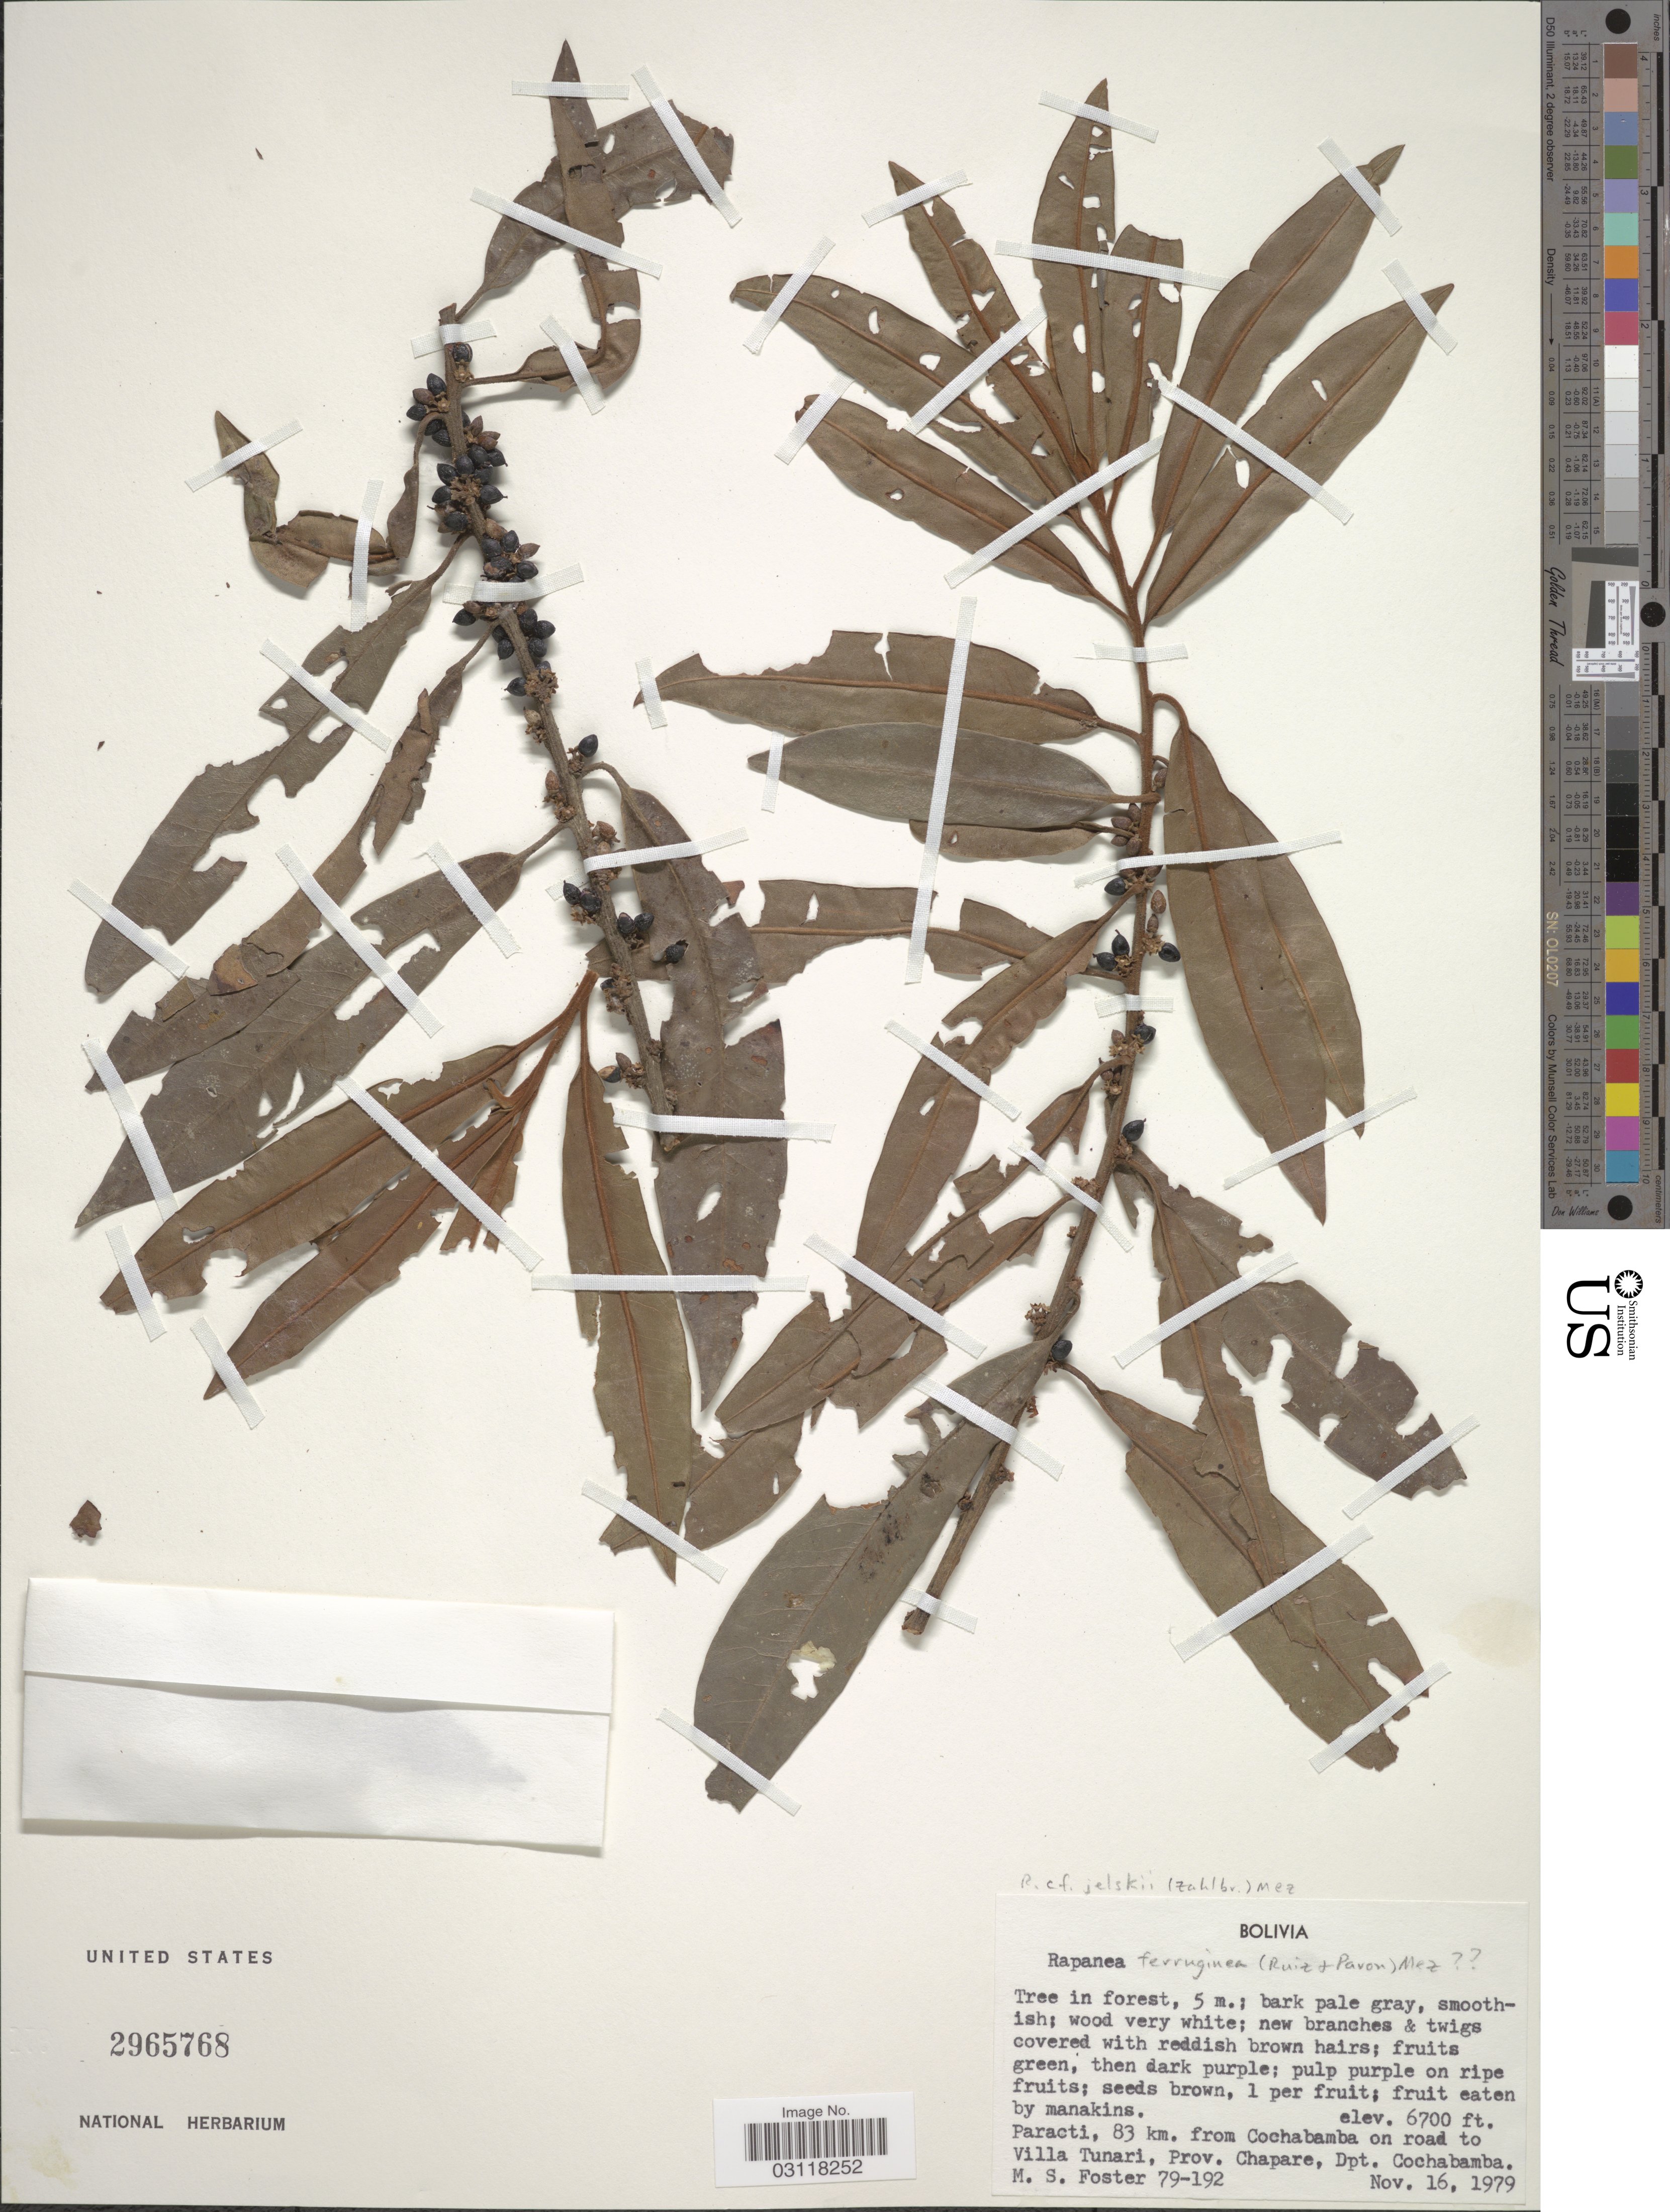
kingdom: Plantae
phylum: Tracheophyta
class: Magnoliopsida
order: Ericales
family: Primulaceae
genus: Rapanea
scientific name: Rapanea jelskii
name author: Mez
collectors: M. Foster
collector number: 79-192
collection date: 1979-11-16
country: Bolivia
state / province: Cochabamba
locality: Paracti, 83 km. from Cochabamba on road to Villa Tunari, Prov. Chapare, Dpt. Cochabamba.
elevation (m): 2042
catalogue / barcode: US 2965768